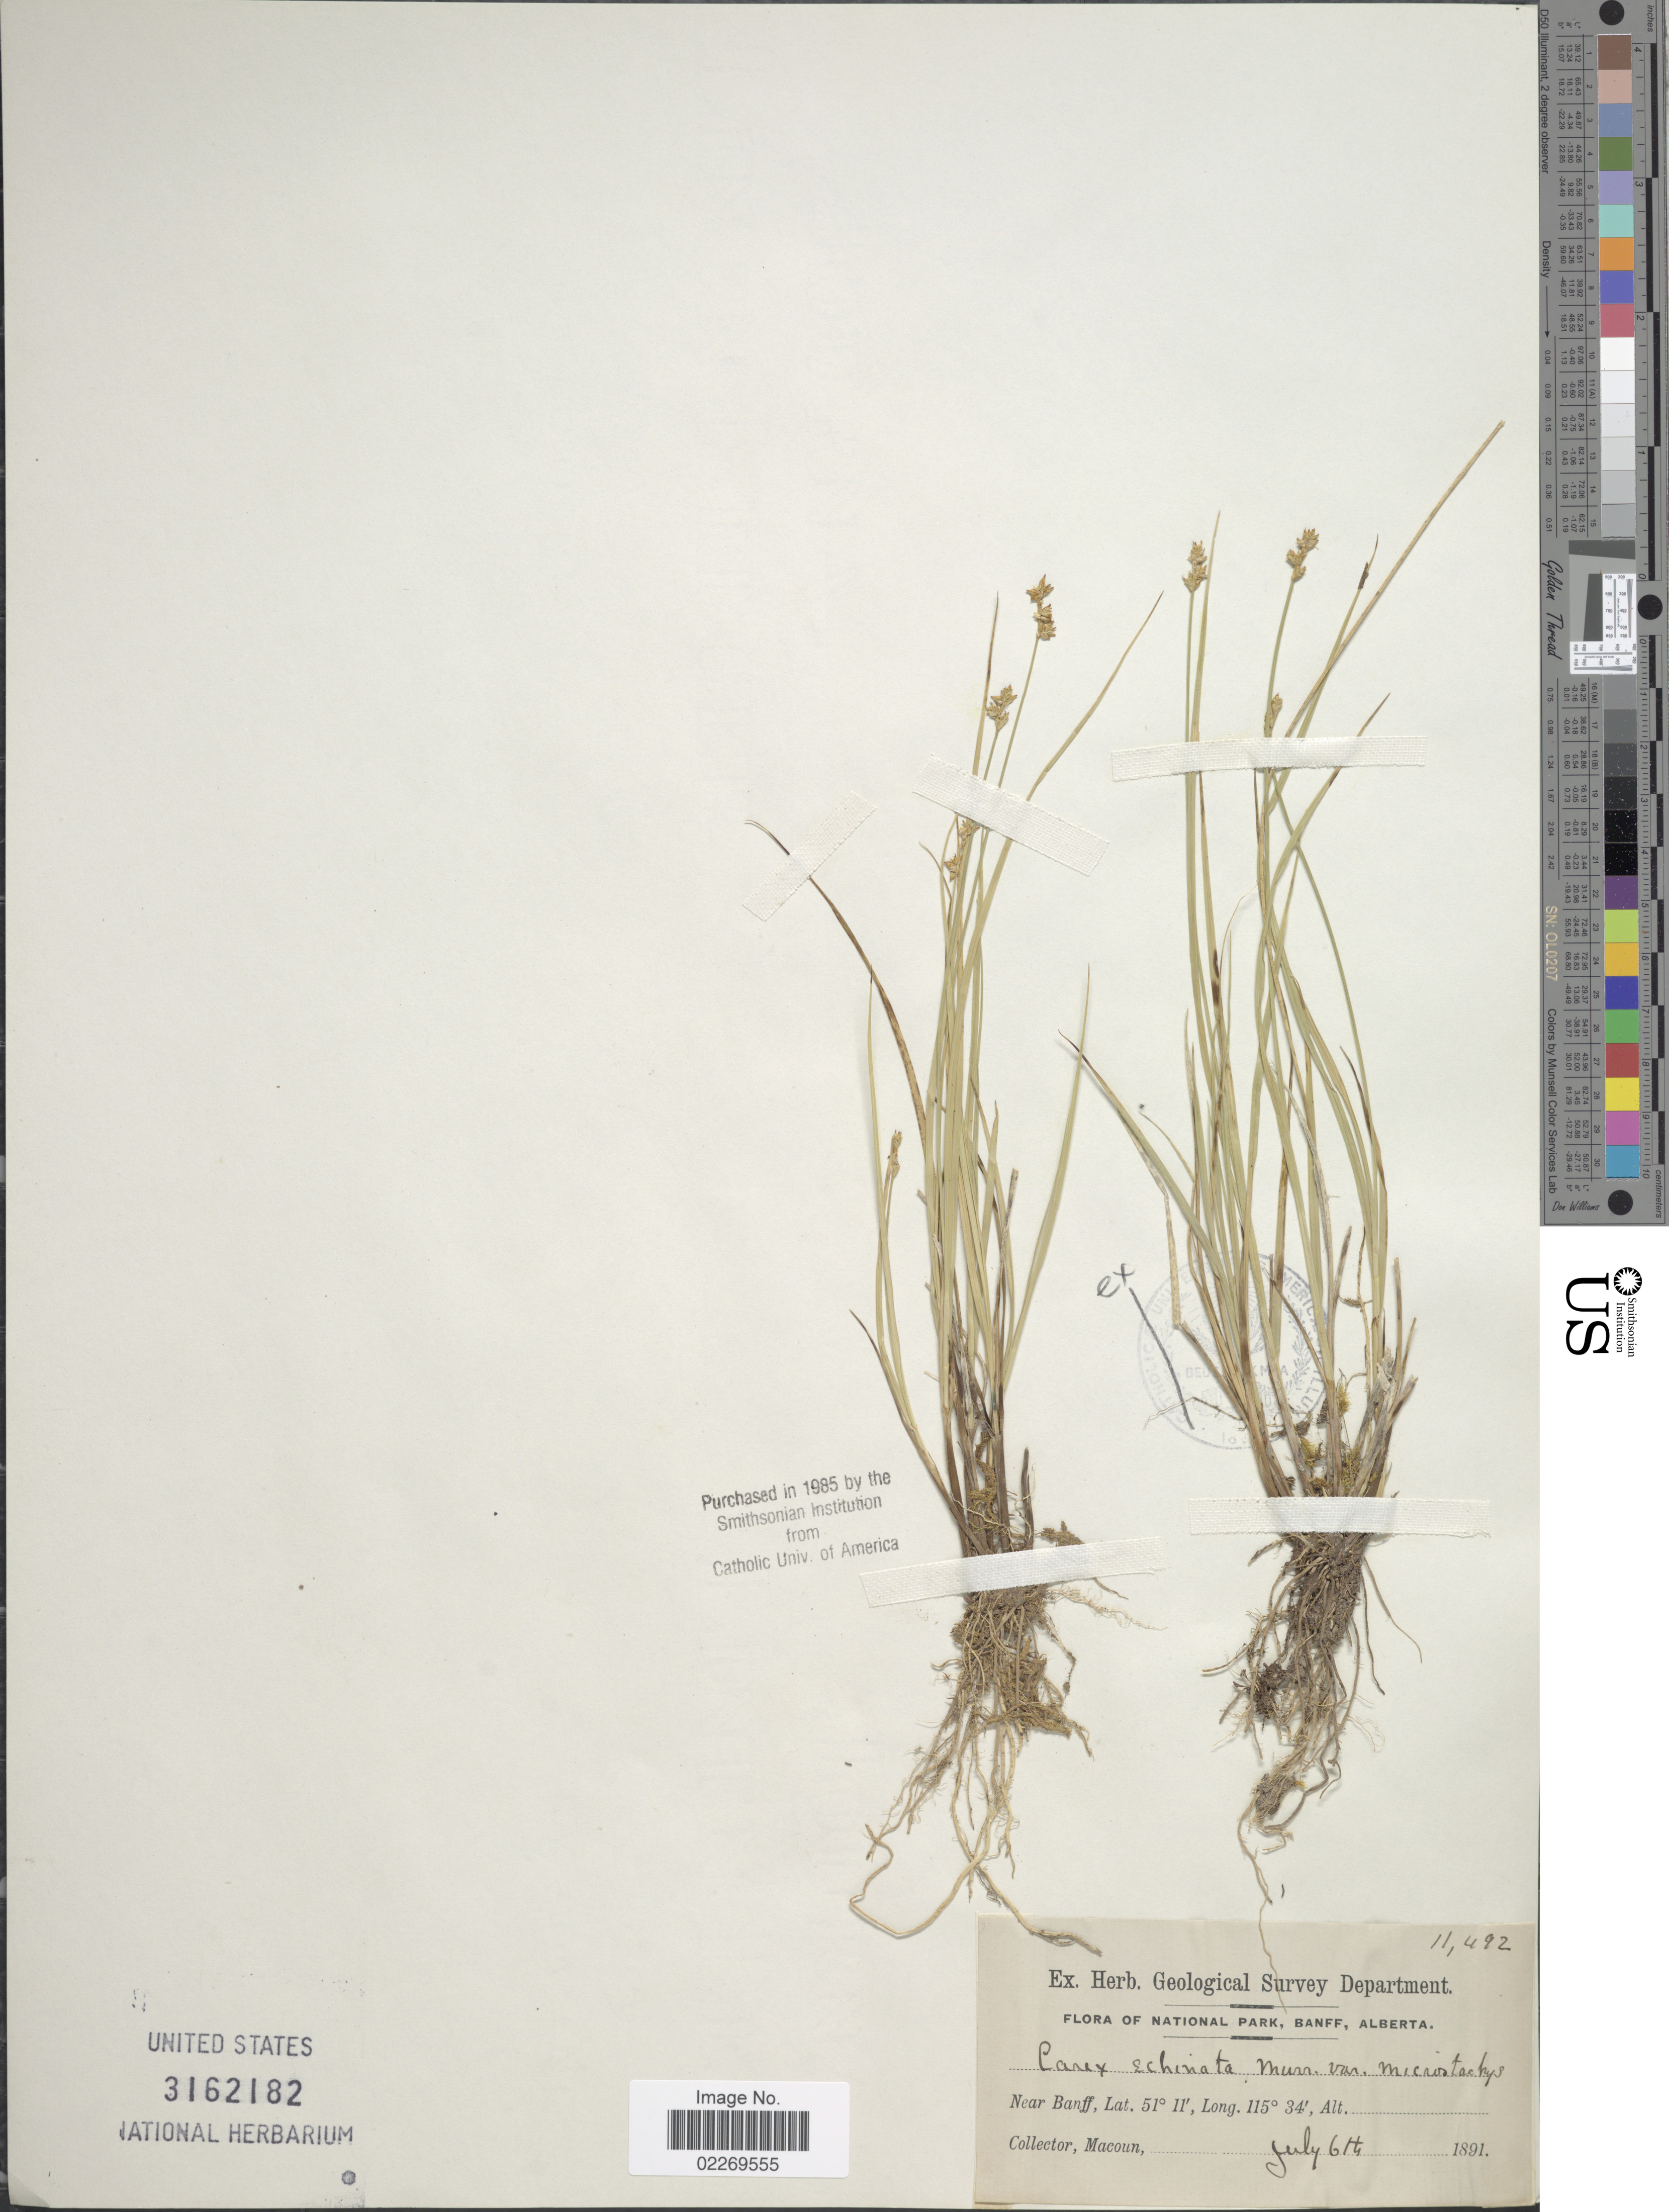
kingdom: Plantae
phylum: Tracheophyta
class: Liliopsida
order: Poales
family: Cyperaceae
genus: Carex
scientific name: Carex echinata subsp. echinata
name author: Murray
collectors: -- Macoun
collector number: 11492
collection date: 1891-07-06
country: Canada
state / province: Alberta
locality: National Park, Banff, Near Banff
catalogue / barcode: US 3162182